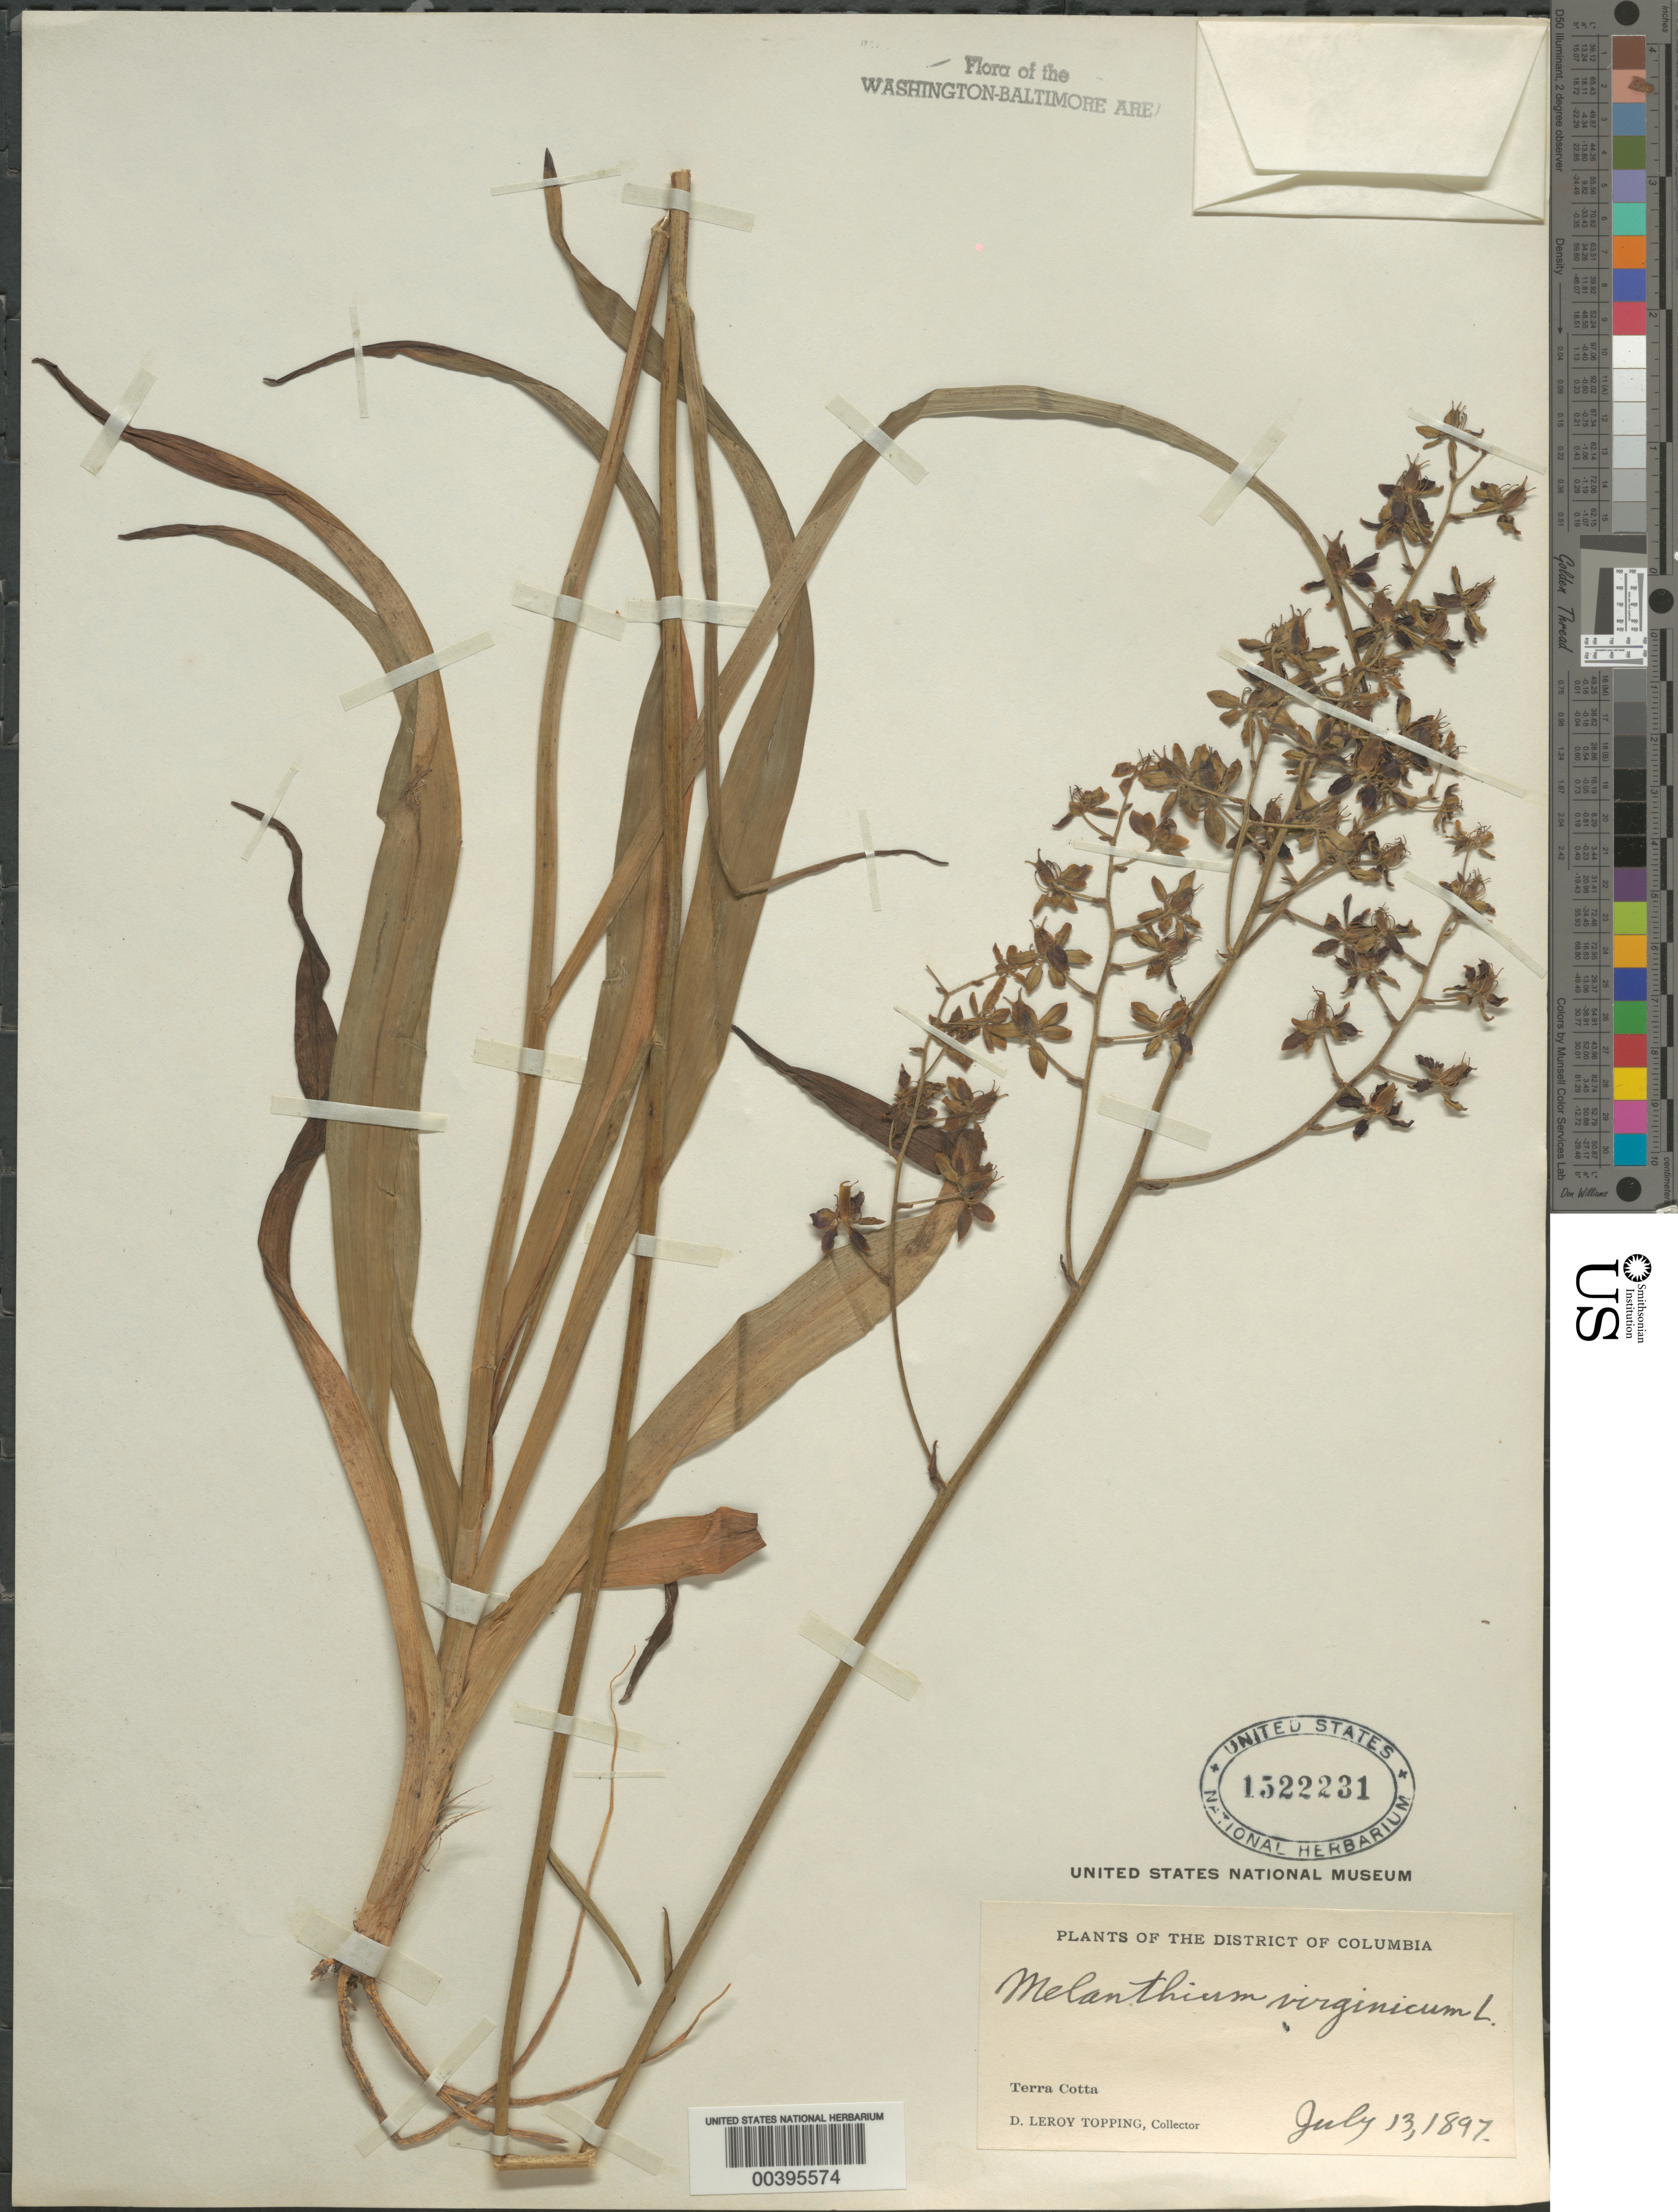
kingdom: Plantae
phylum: Tracheophyta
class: Liliopsida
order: Liliales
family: Melanthiaceae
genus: Melanthium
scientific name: Melanthium virginicum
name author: L.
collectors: D. L. Topping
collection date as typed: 13 Jul 1897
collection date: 1897-07-13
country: United States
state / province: District of Columbia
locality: Terra Cotta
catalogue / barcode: US 1522231